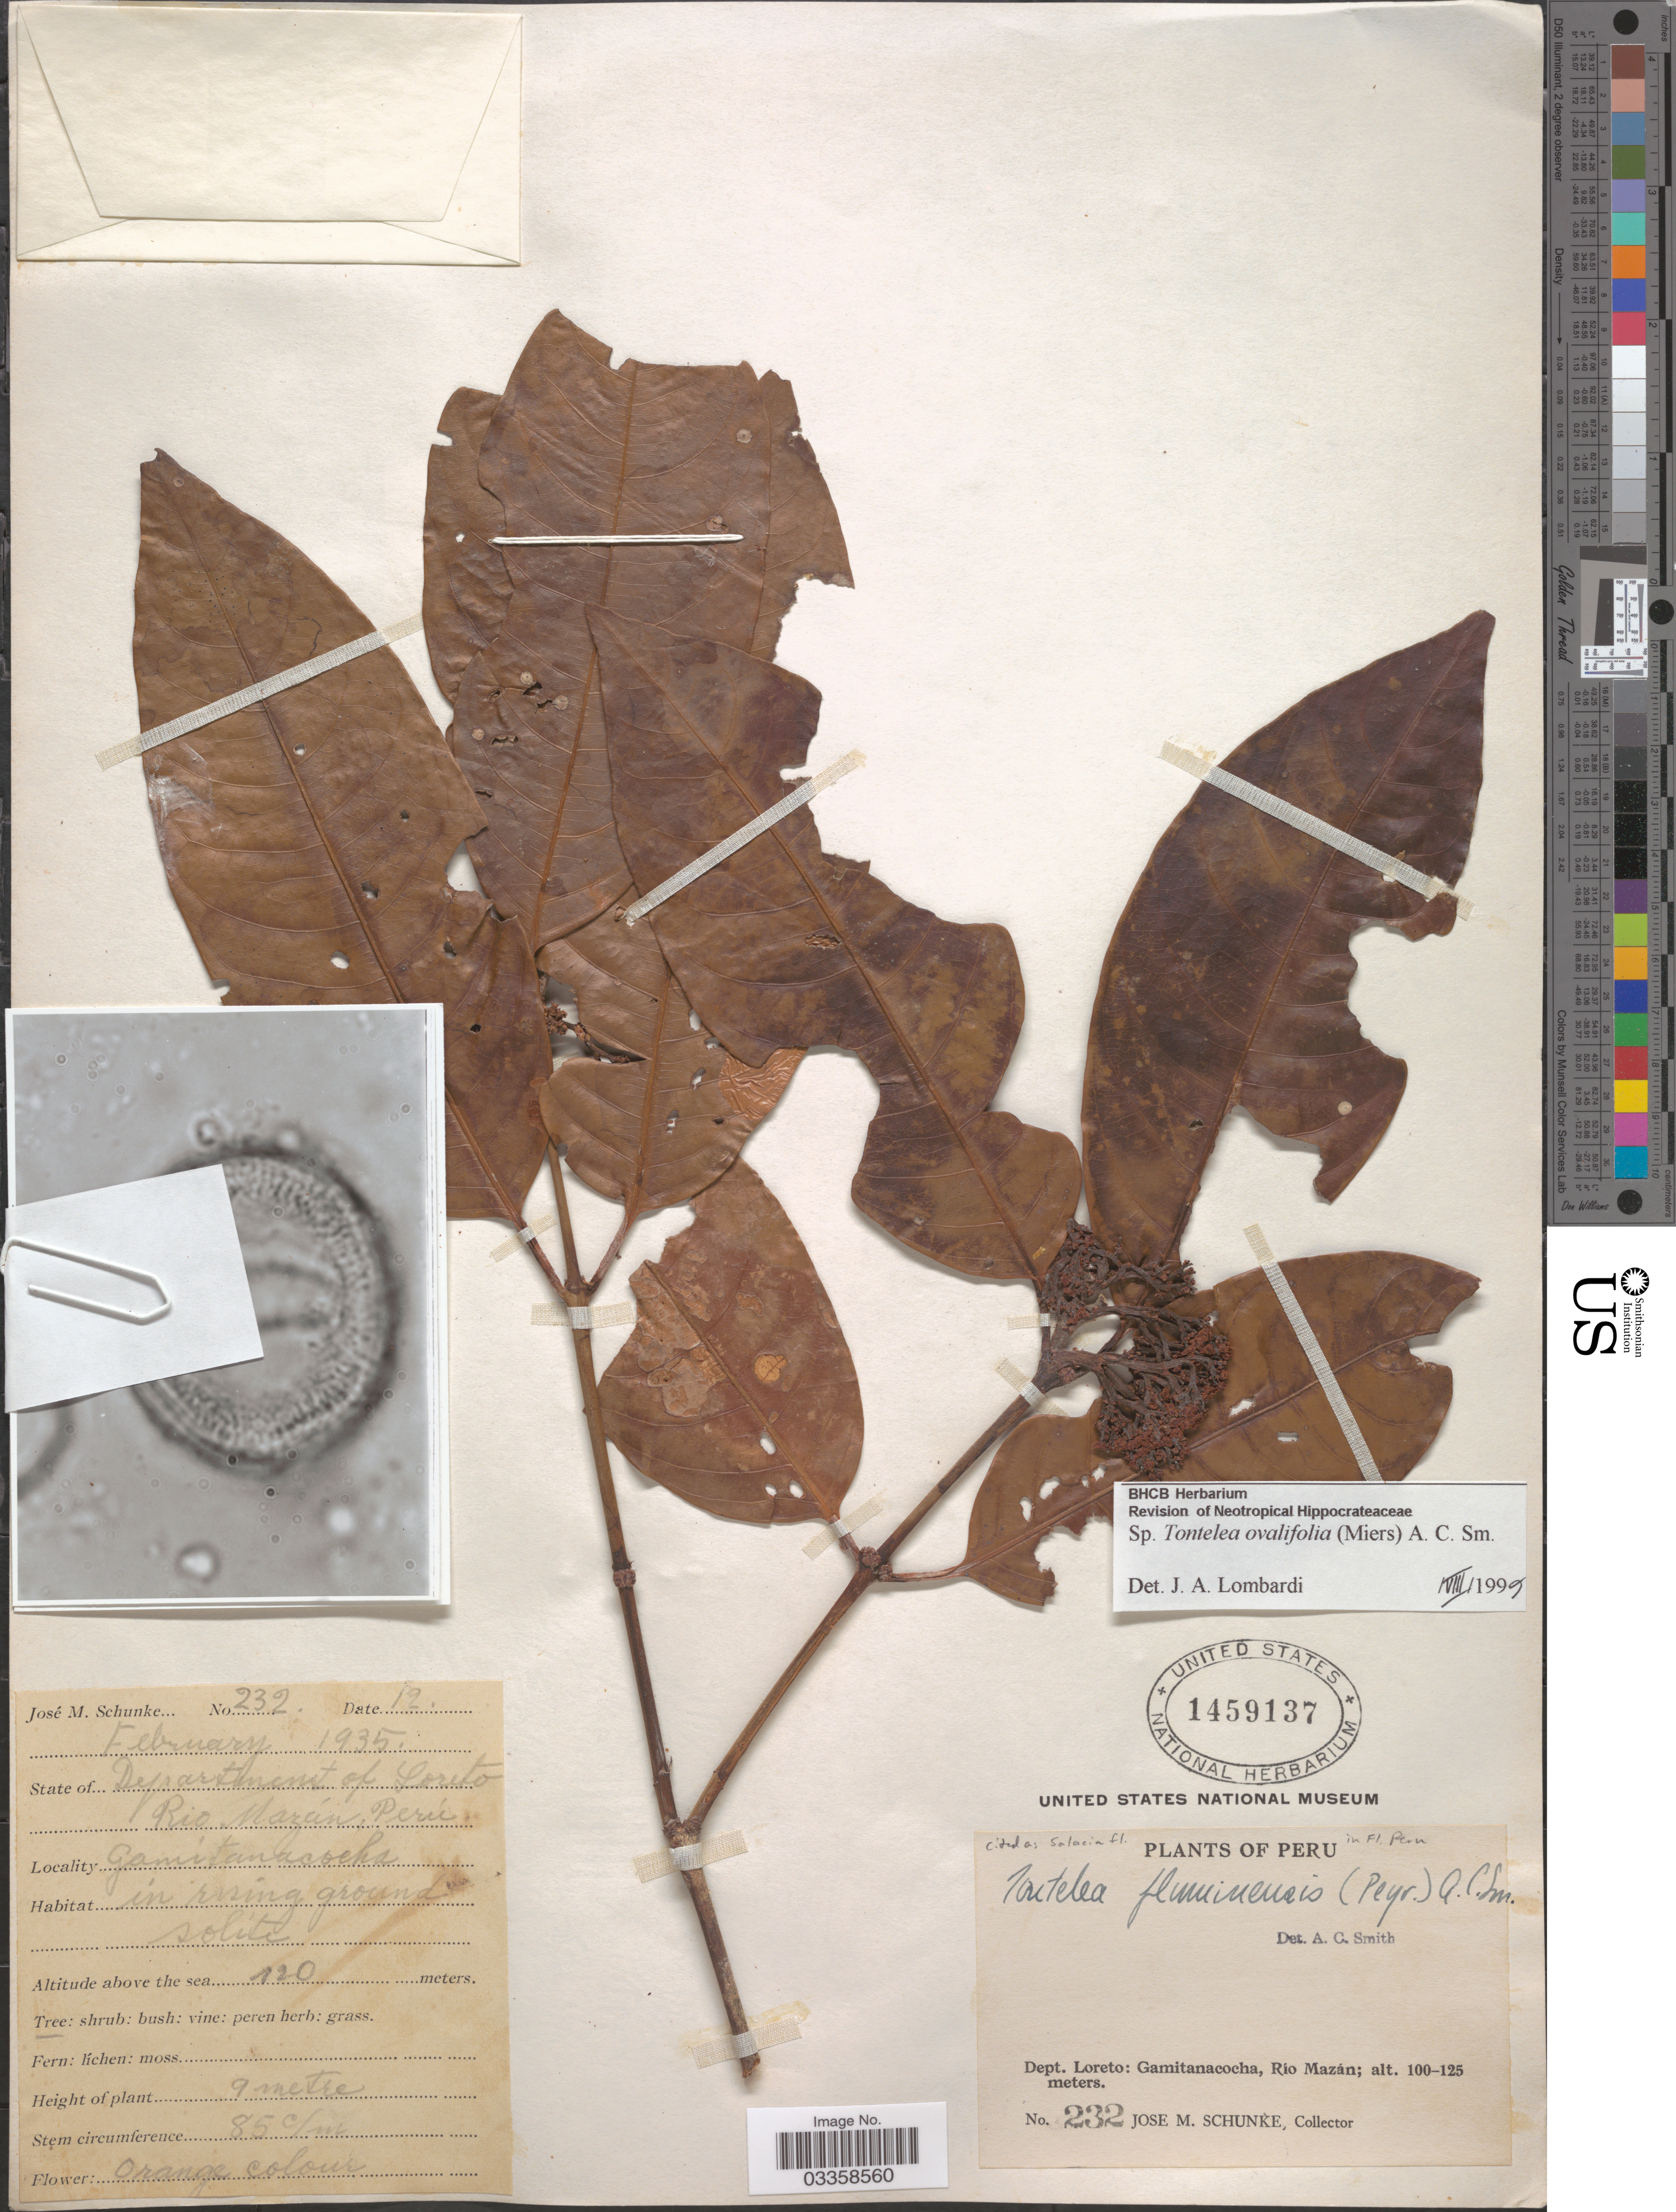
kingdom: Plantae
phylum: Tracheophyta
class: Magnoliopsida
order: Celastrales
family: Celastraceae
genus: Tontelea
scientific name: Tontelea ovalifolia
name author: (Miers) A.C. Sm.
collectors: J. M. Schunke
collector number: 232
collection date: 1935-02-12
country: Peru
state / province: Loreto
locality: Department of Loreto. Rio Mazán. Gamitanacocha.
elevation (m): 120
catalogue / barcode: US 1459137